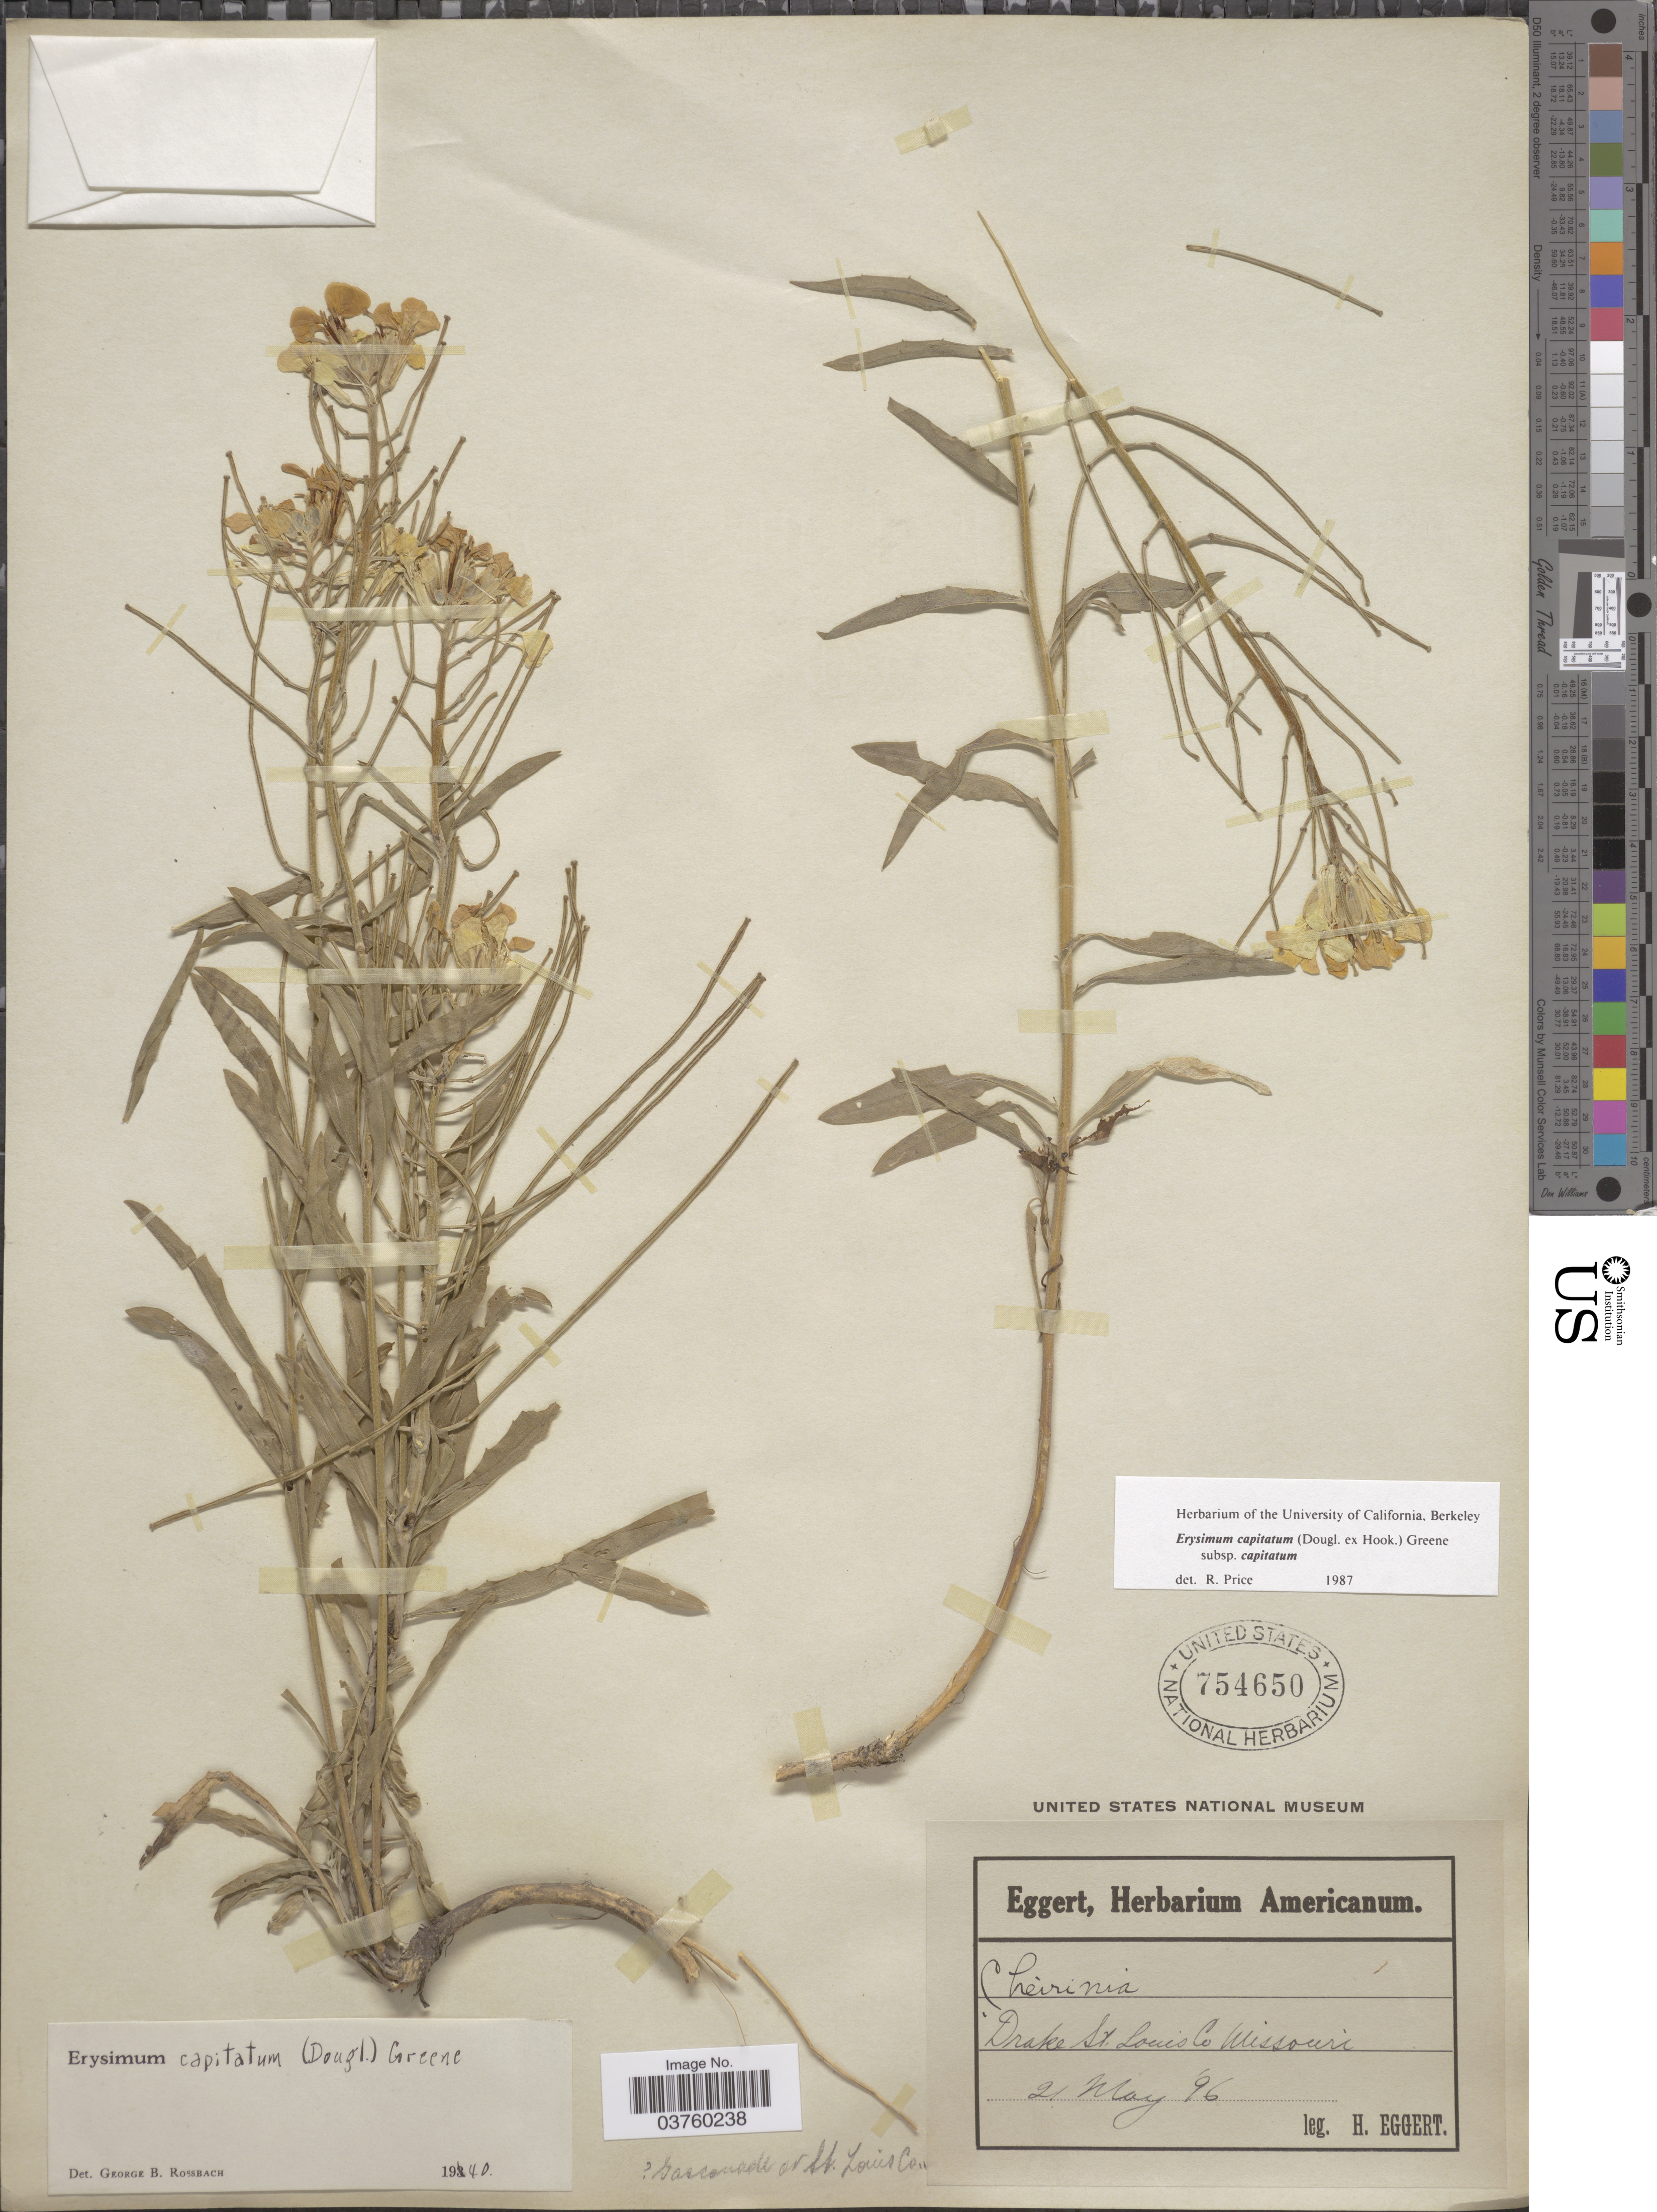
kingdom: Plantae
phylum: Tracheophyta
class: Magnoliopsida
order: Brassicales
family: Brassicaceae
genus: Erysimum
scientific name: Erysimum capitatum subsp. capitatum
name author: (Douglas ex Hook.) Greene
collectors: H. Eggert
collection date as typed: Transcribed d/m/y: 21/5/96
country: United States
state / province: Missouri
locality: Drake St. Louis Co. Gasconade or St. Louis Co.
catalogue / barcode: US 754650